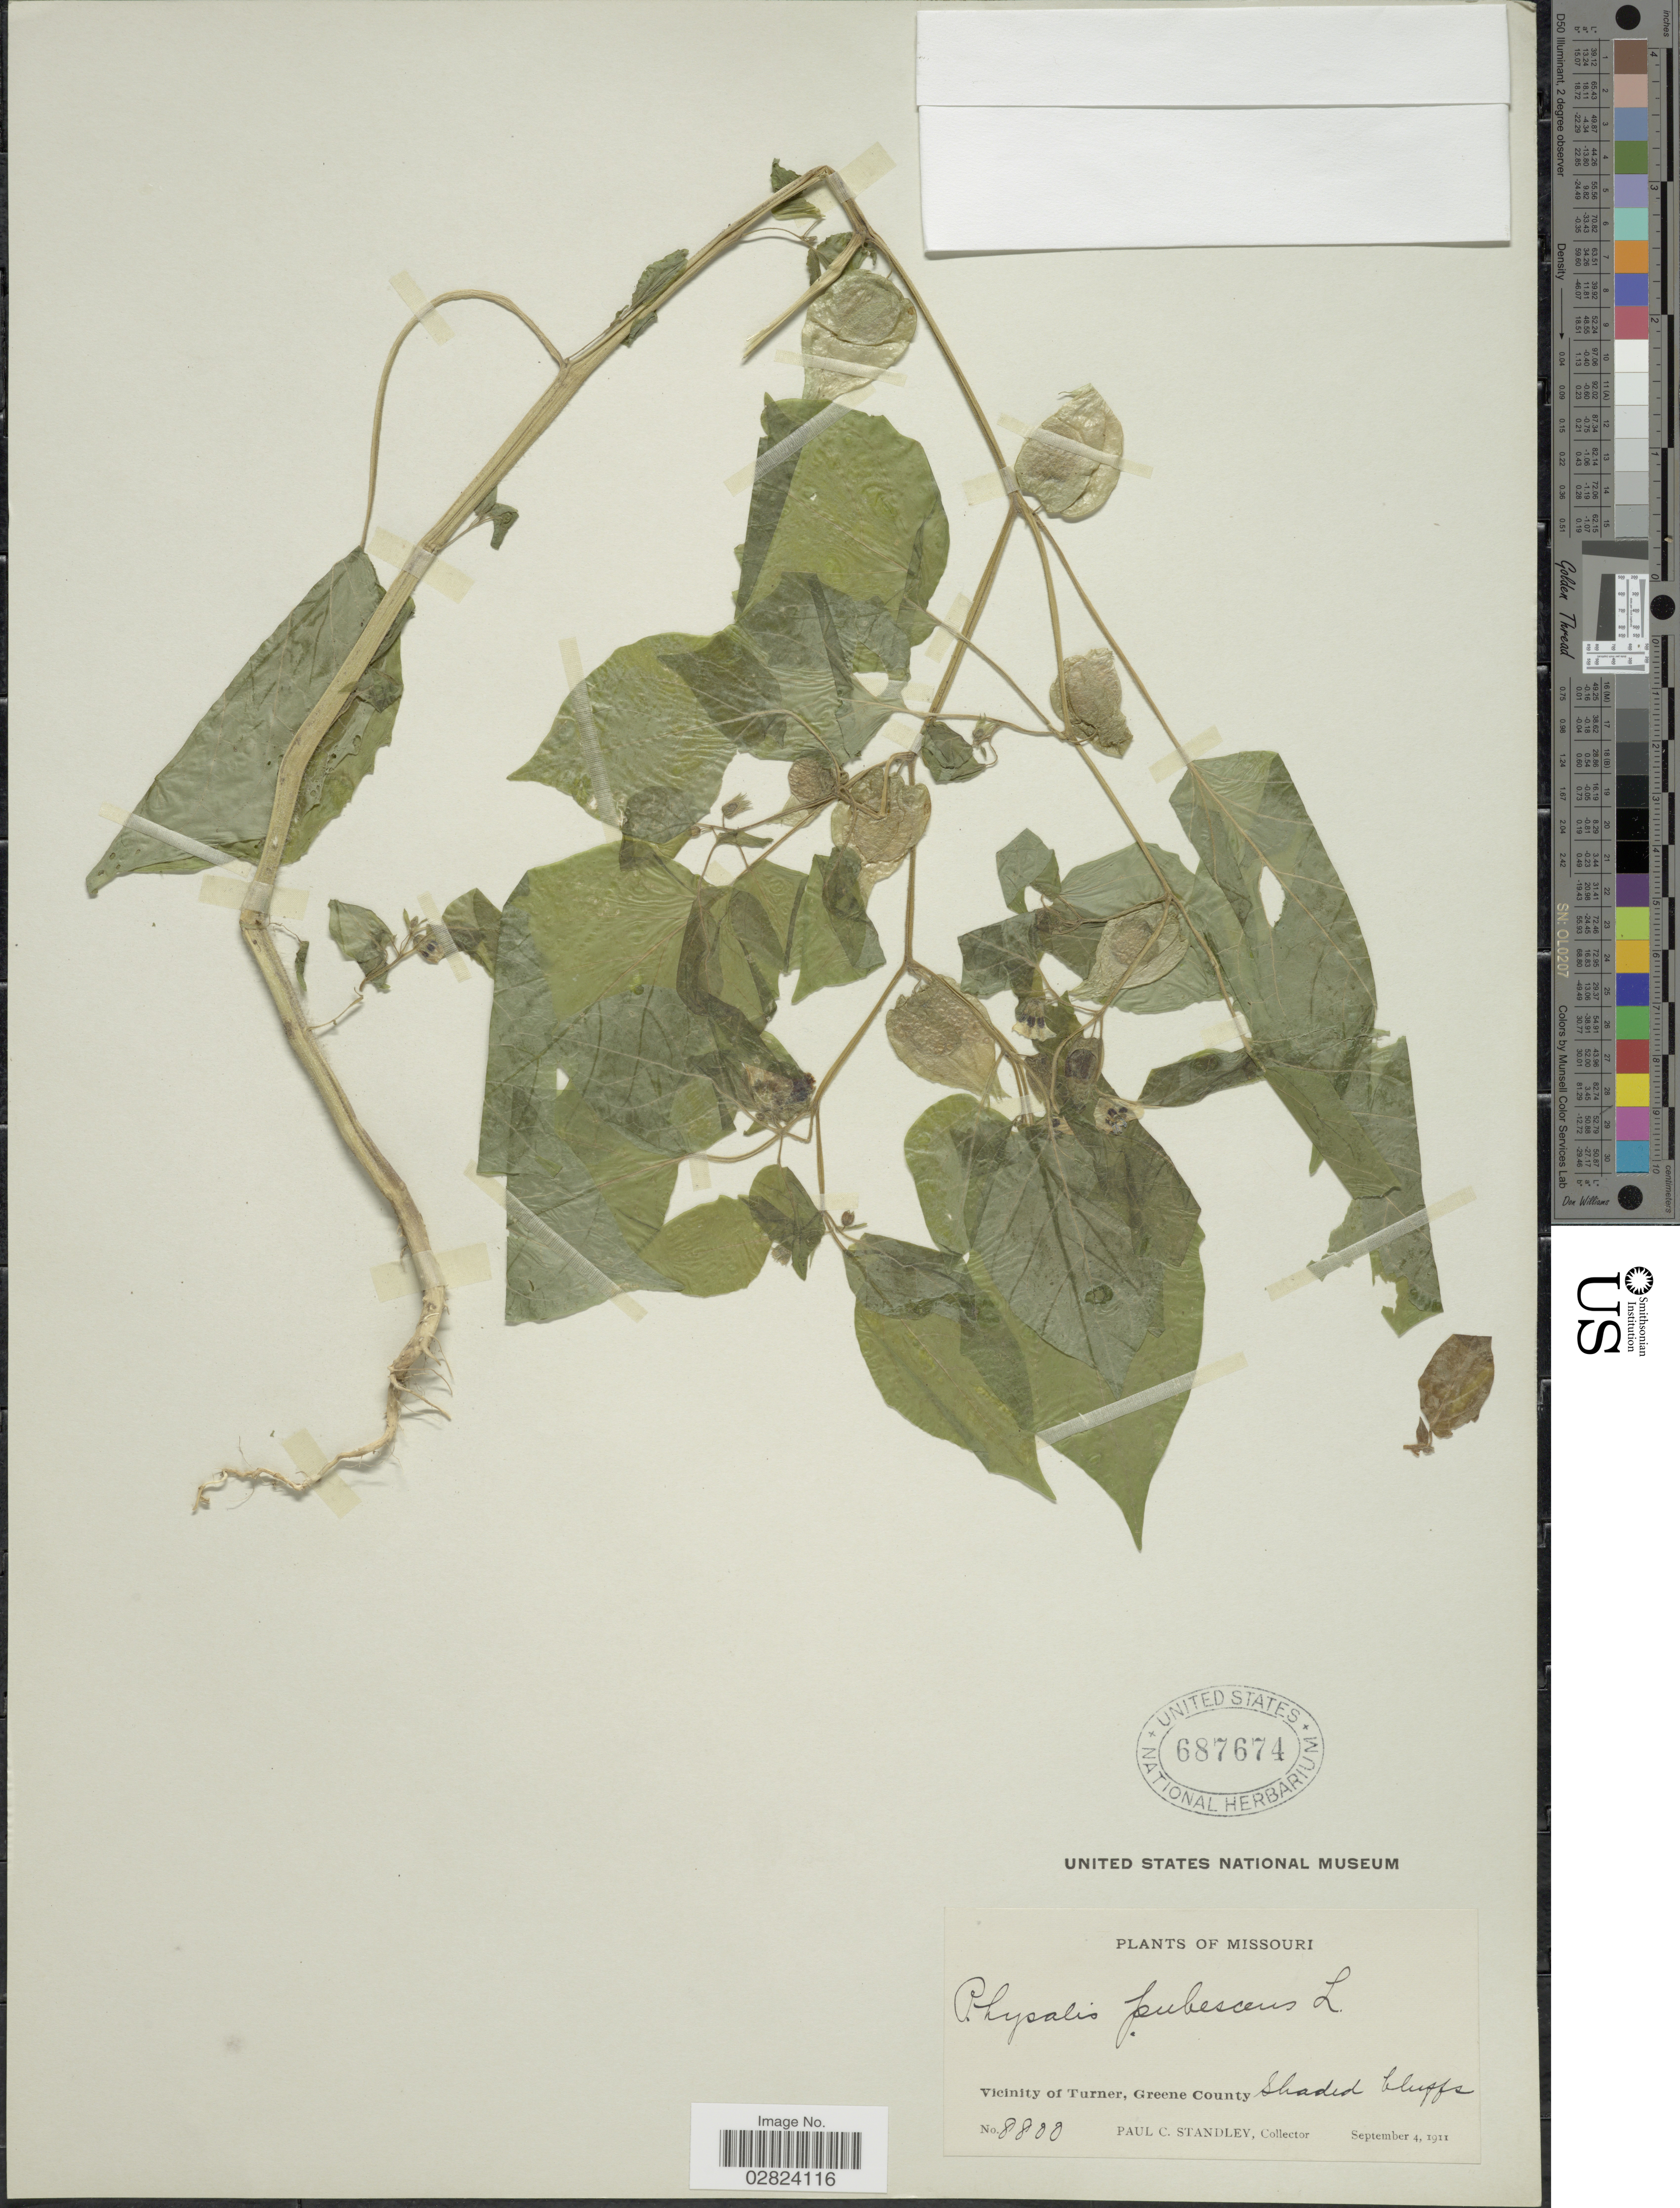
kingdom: Plantae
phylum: Tracheophyta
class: Magnoliopsida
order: Solanales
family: Solanaceae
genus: Physalis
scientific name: Physalis pubescens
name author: L.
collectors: P. C. Standley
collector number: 8800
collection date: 1911-09-04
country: United States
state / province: Missouri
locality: Vicinity of Turner, Greene County shaded bluffs.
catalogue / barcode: US 687674